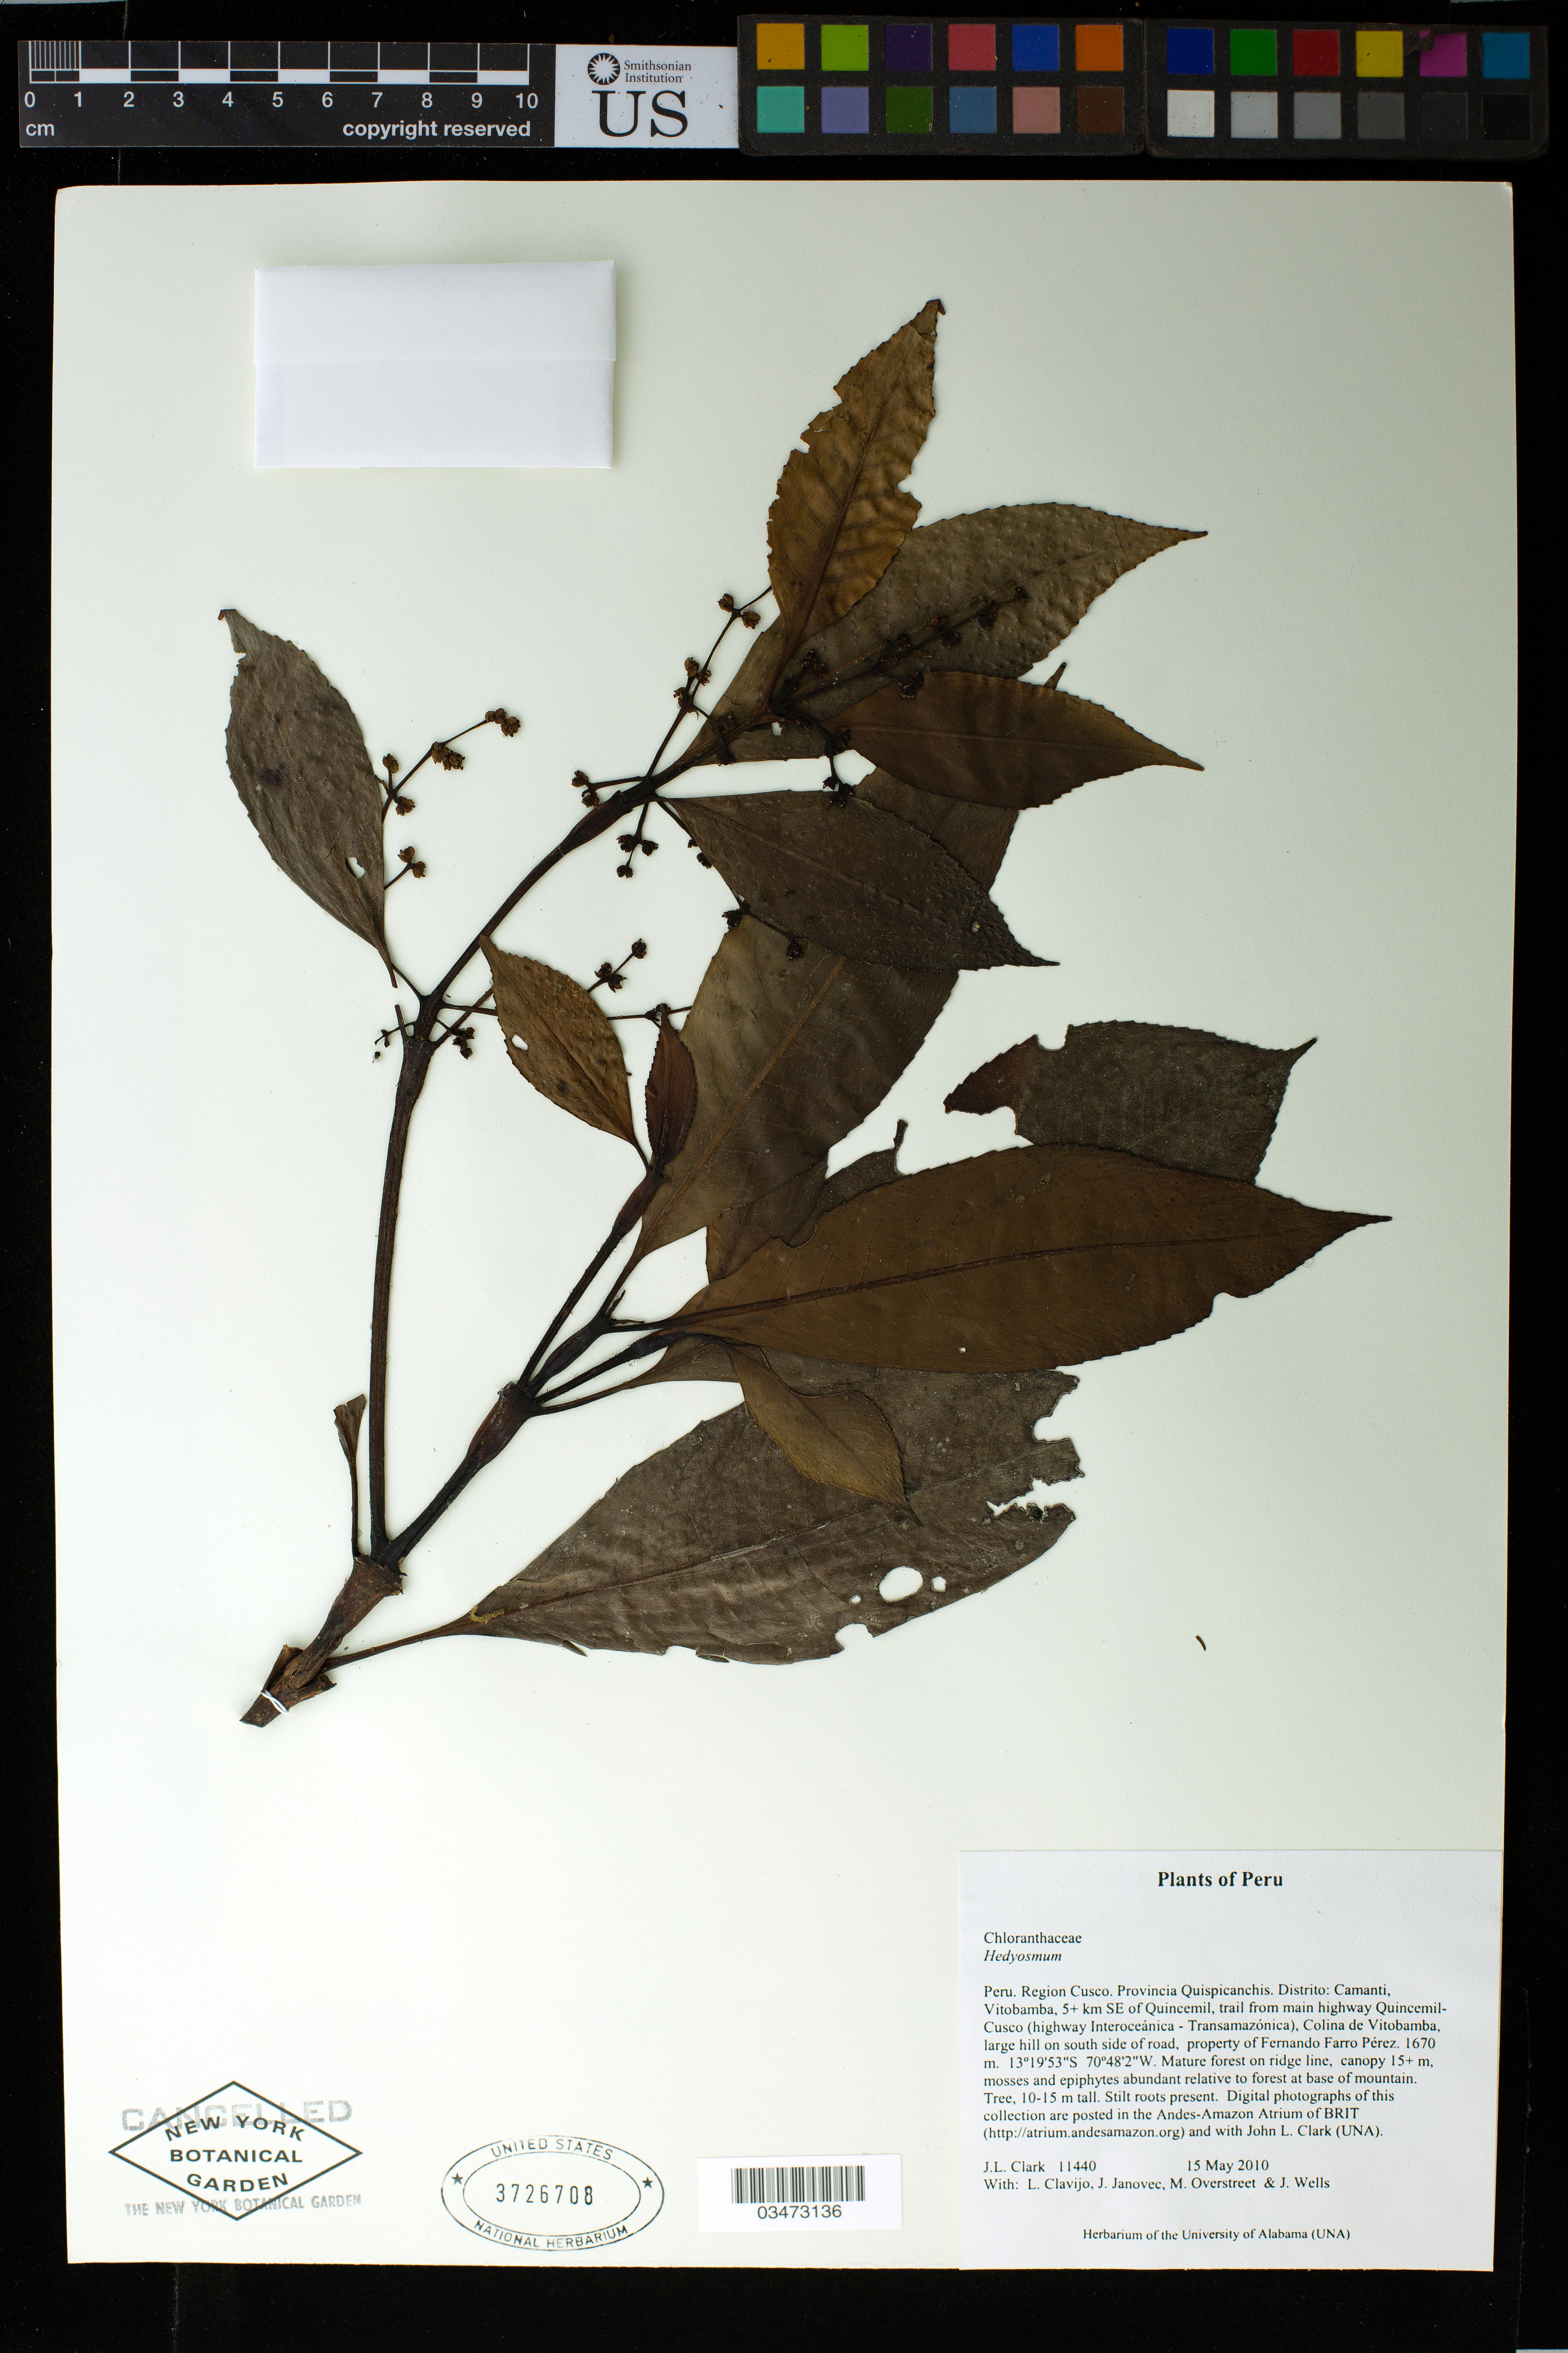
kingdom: Plantae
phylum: Tracheophyta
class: Magnoliopsida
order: Chloranthales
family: Chloranthaceae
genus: Hedyosmum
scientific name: Hedyosmum sp.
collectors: J. L. Clark, L. Clavijo, J. Janovec, M. Overstreet & J. Wells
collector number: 11440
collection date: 2010-05-15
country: Peru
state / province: Cusco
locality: Provincia Quispicanchis. Distrito: Camanti, Vitobamba, 5+ km SE of Quincemil, trail from main highway Quincemil-Cusco (highway Interoceánica - Transamazónica), Colina de Vitobamba, large hill on south side of road, property of Fernando Farro Pérez.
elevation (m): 1670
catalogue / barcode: US 3726708